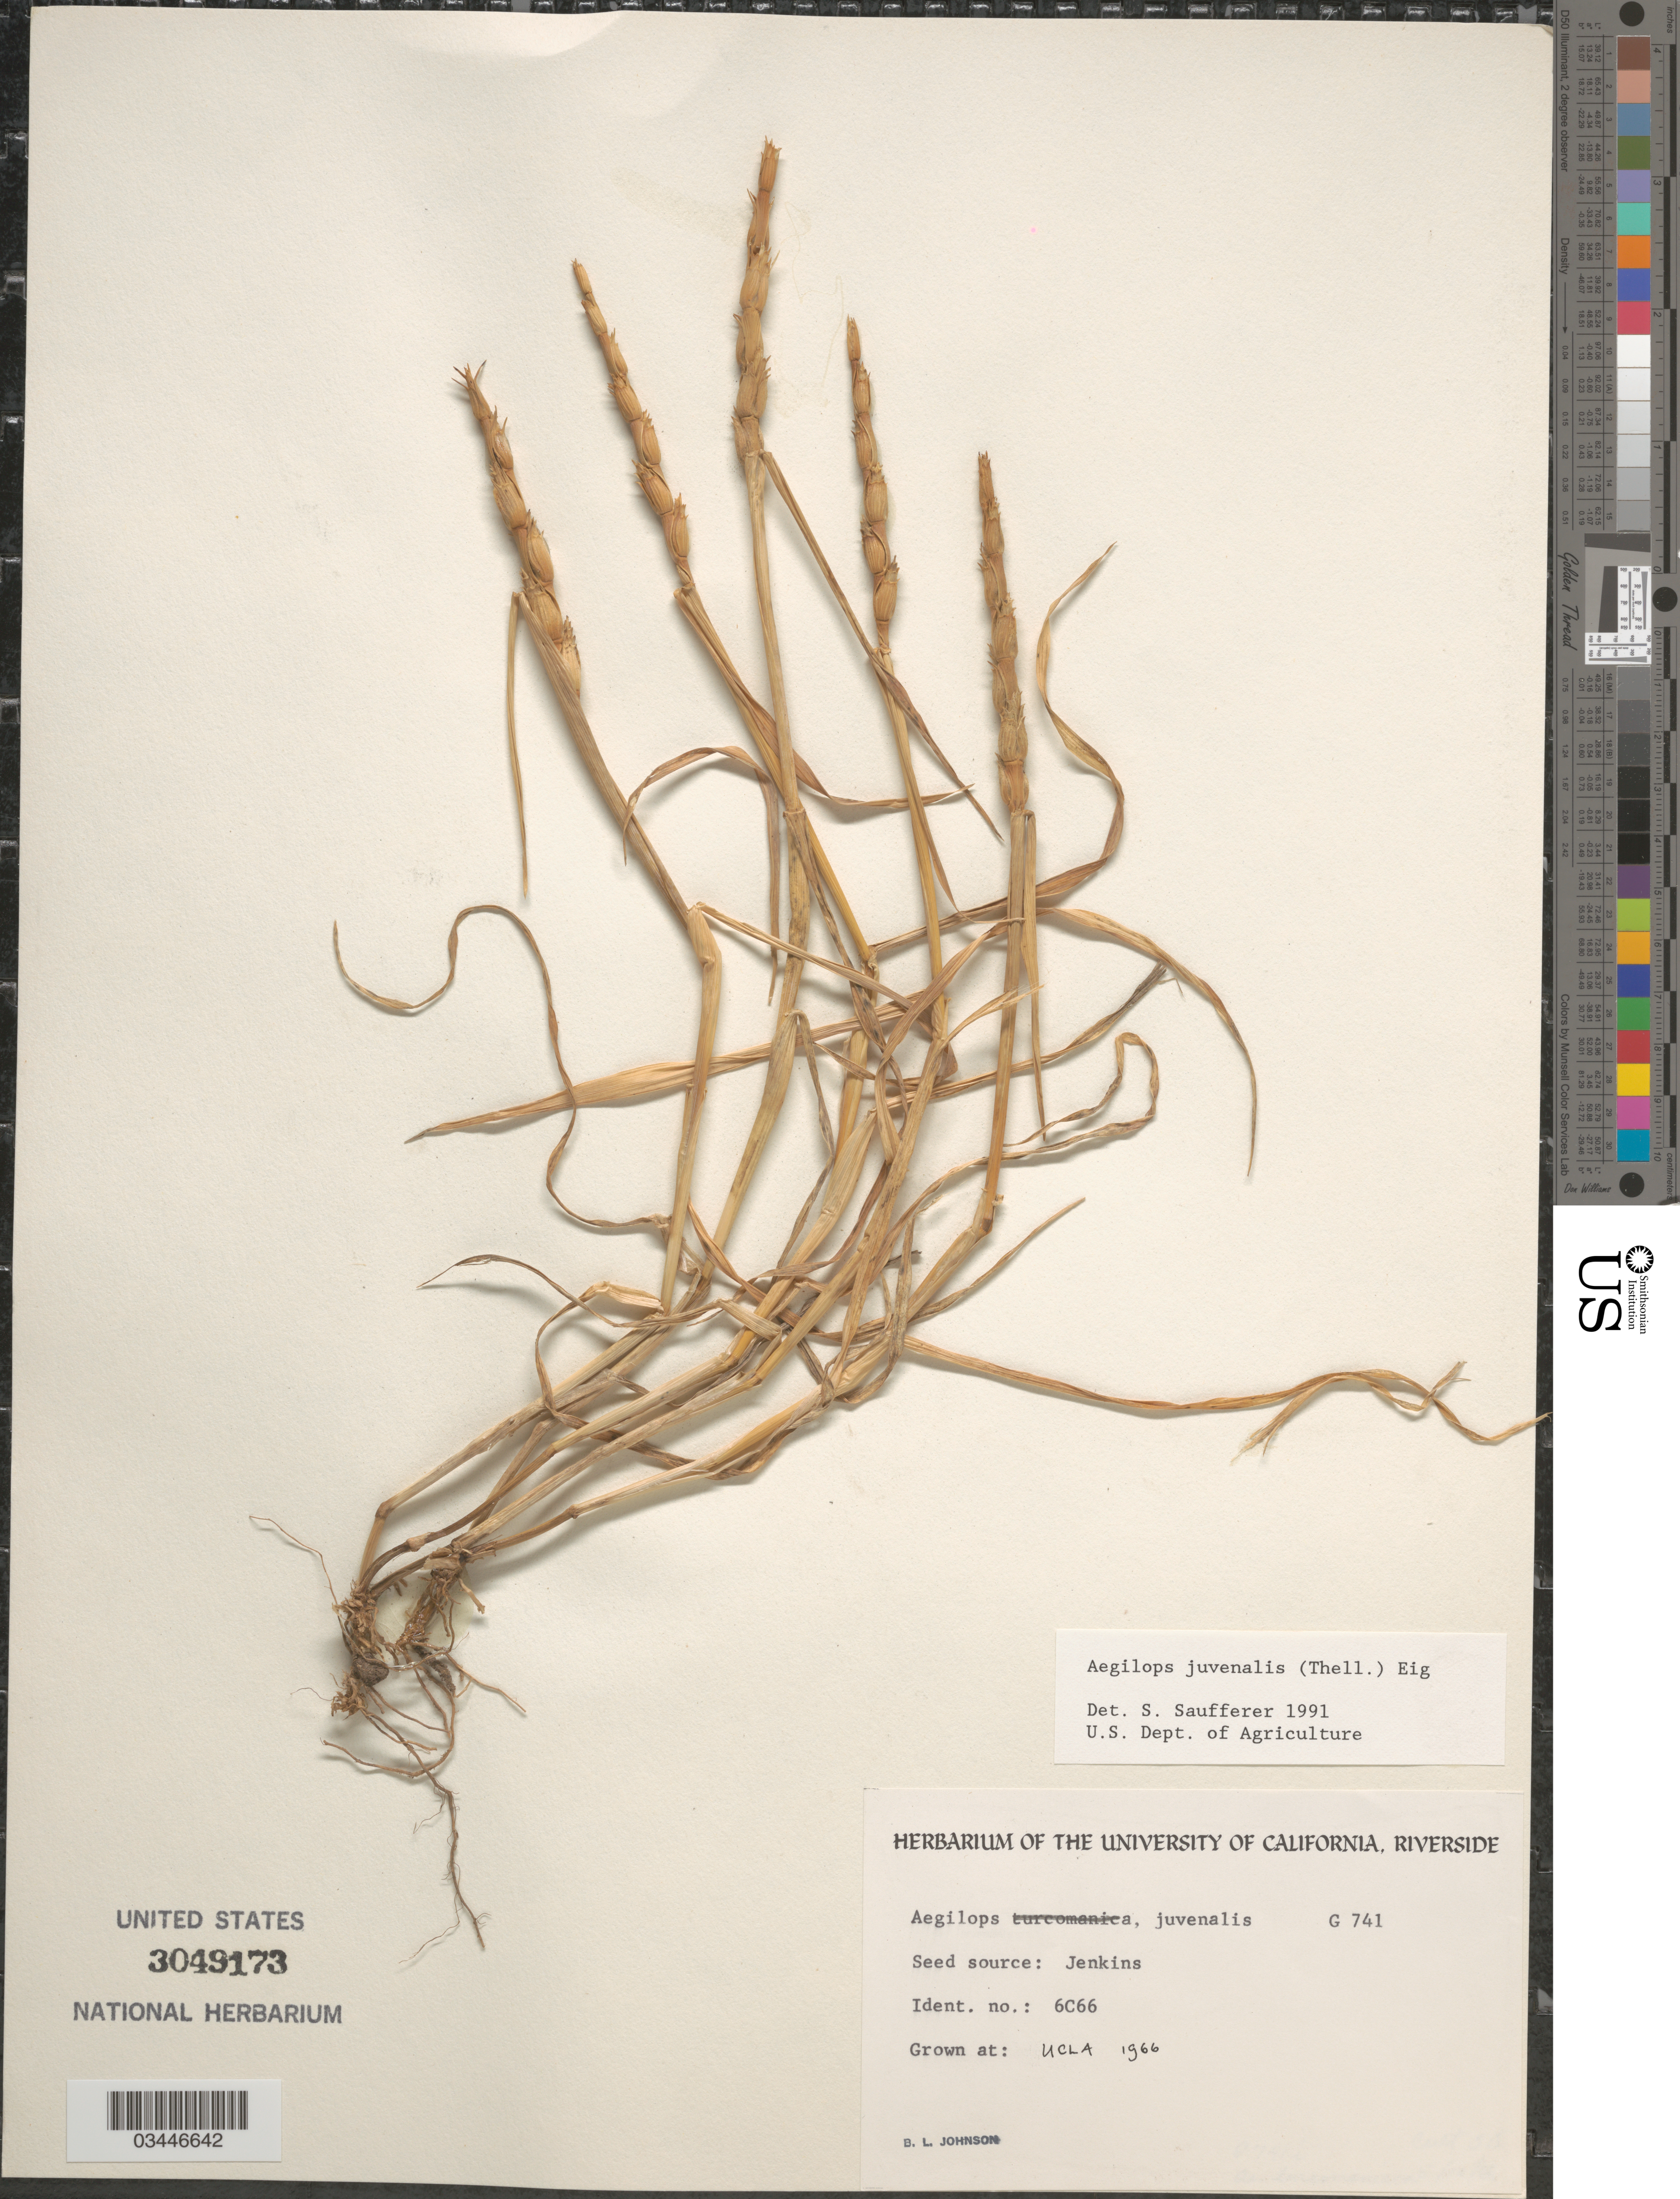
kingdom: Plantae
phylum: Tracheophyta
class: Liliopsida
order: Poales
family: Poaceae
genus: Aegilops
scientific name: Aegilops juvenalis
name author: (Thell.) Eig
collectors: B. Johnson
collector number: G741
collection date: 1966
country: United States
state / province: California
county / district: Los Angeles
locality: UCLA.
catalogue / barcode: US 3049173